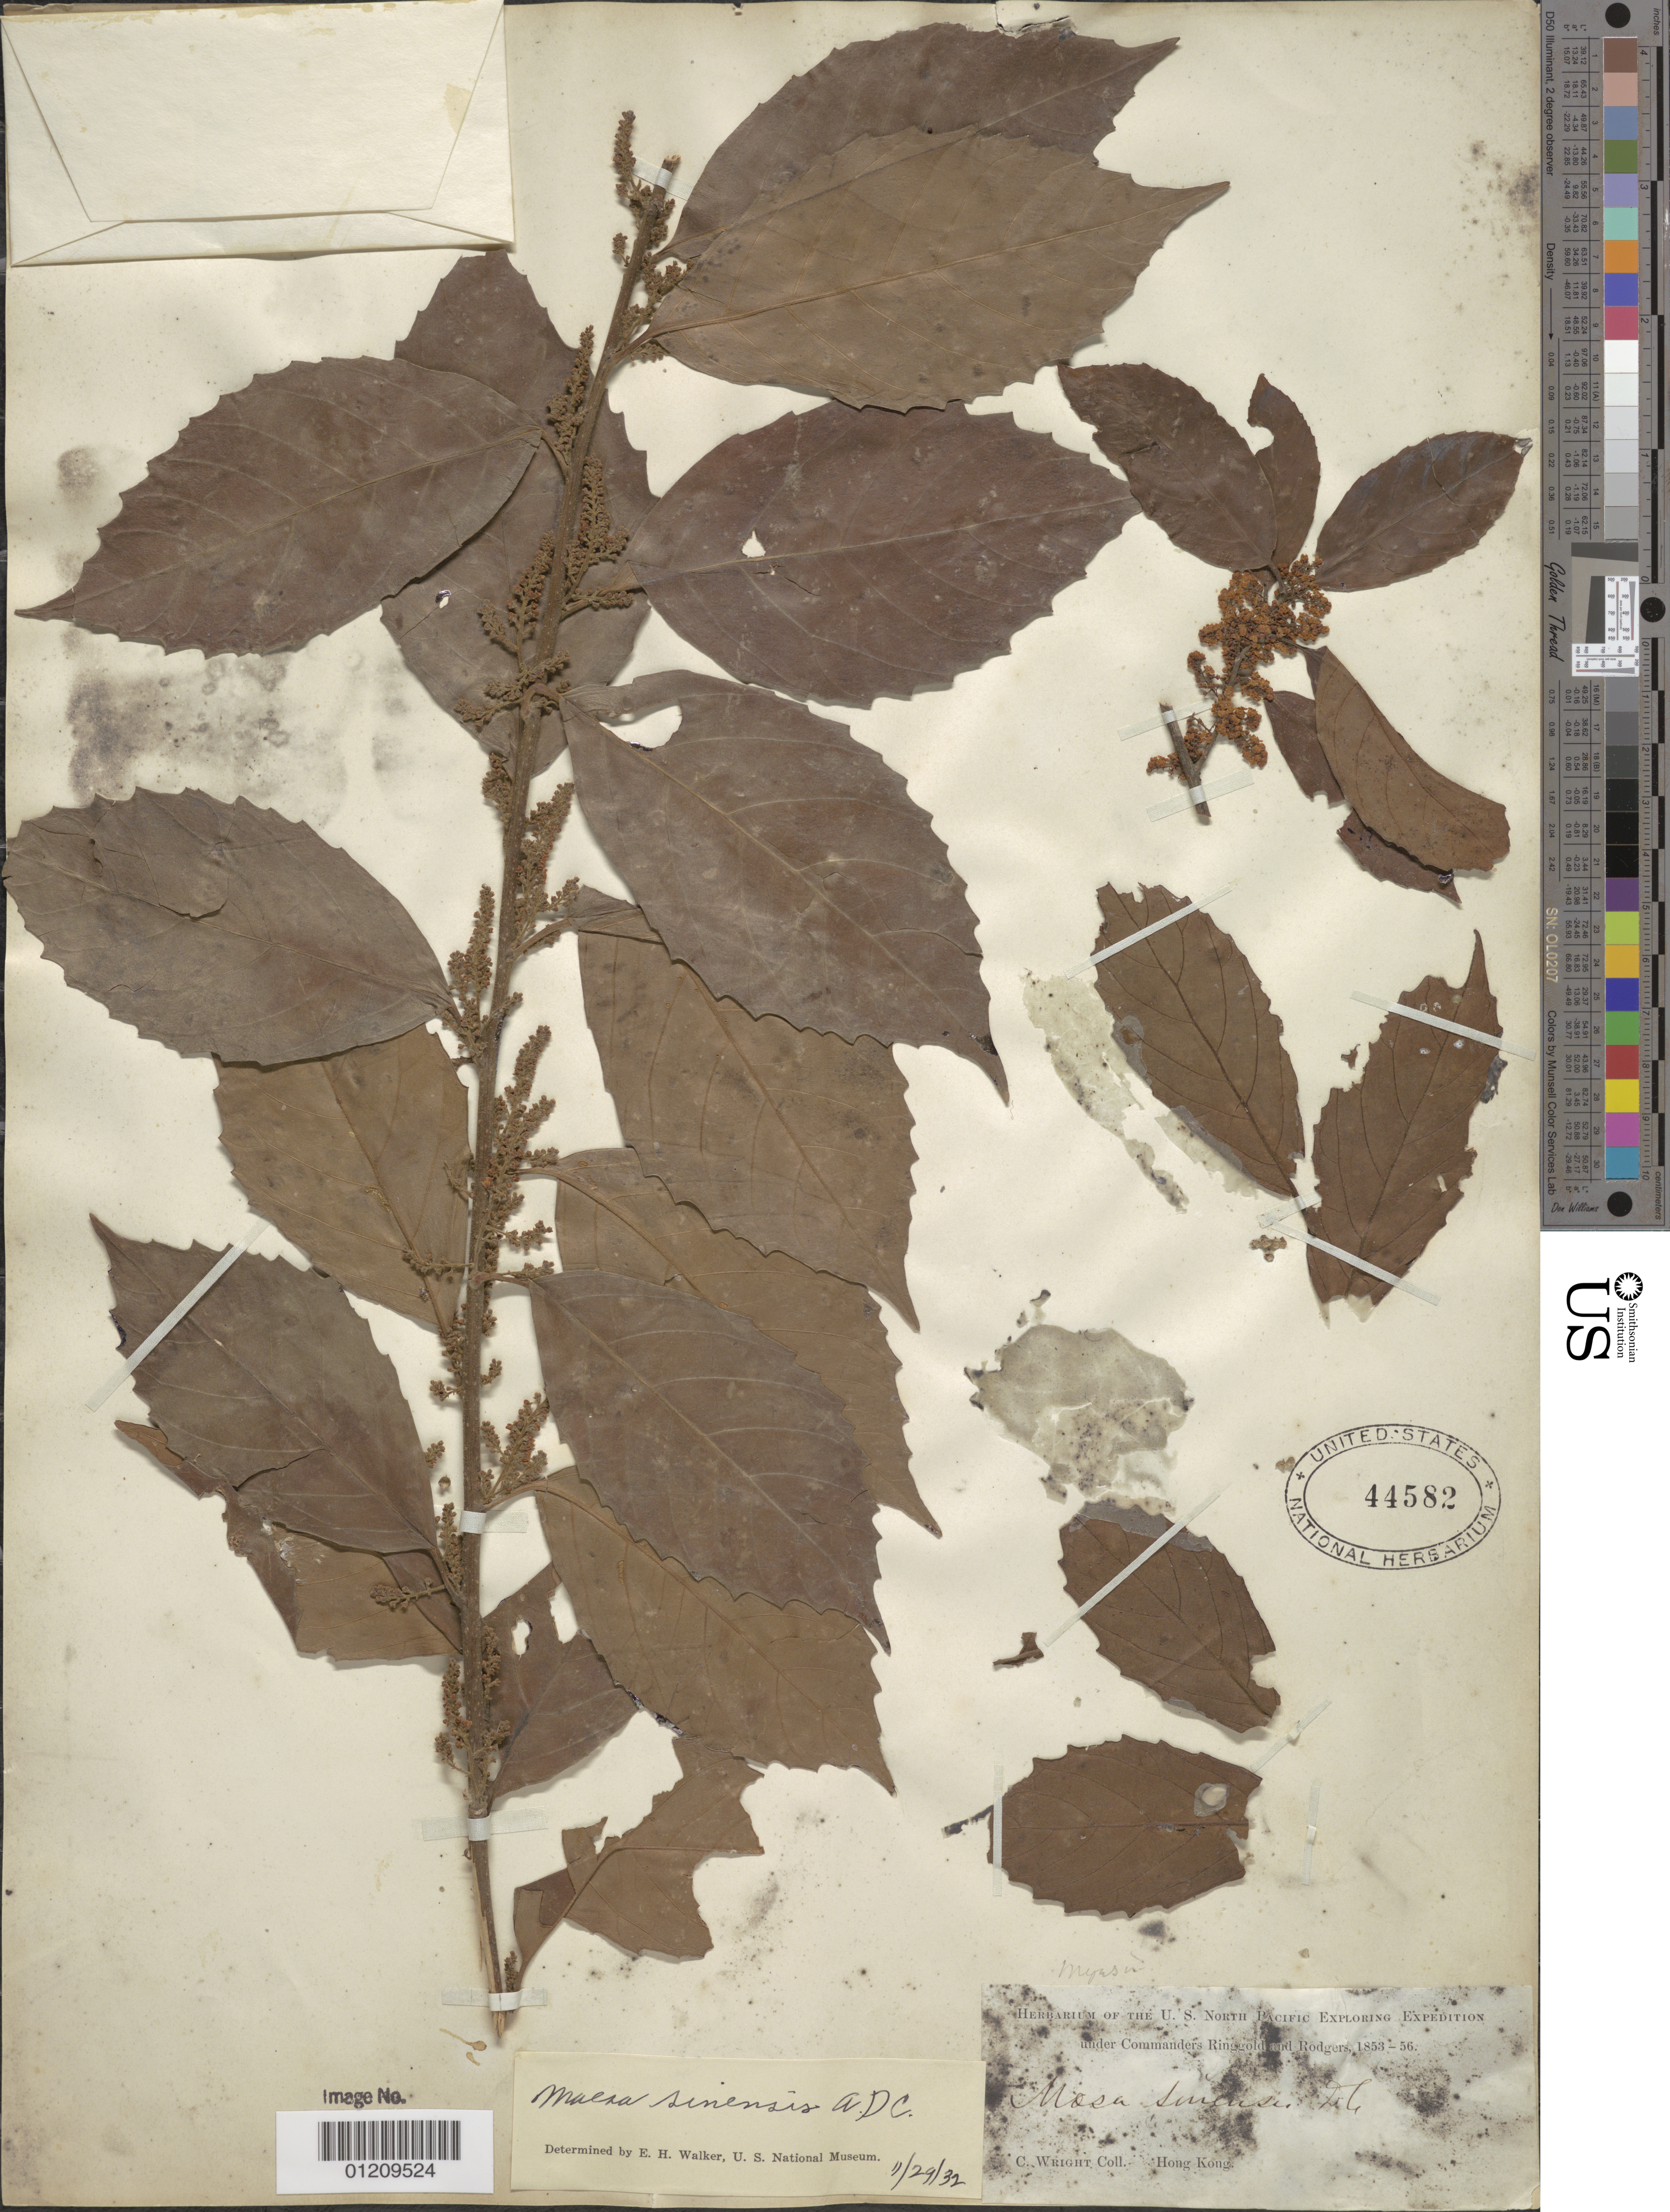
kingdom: Plantae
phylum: Tracheophyta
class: Magnoliopsida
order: Ericales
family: Primulaceae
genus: Maesa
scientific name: Maesa sinensis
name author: A. DC.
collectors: C. Wright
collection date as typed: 1853 to -- -- 1856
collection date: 1853/1856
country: China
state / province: Hong Kong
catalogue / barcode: US 44582